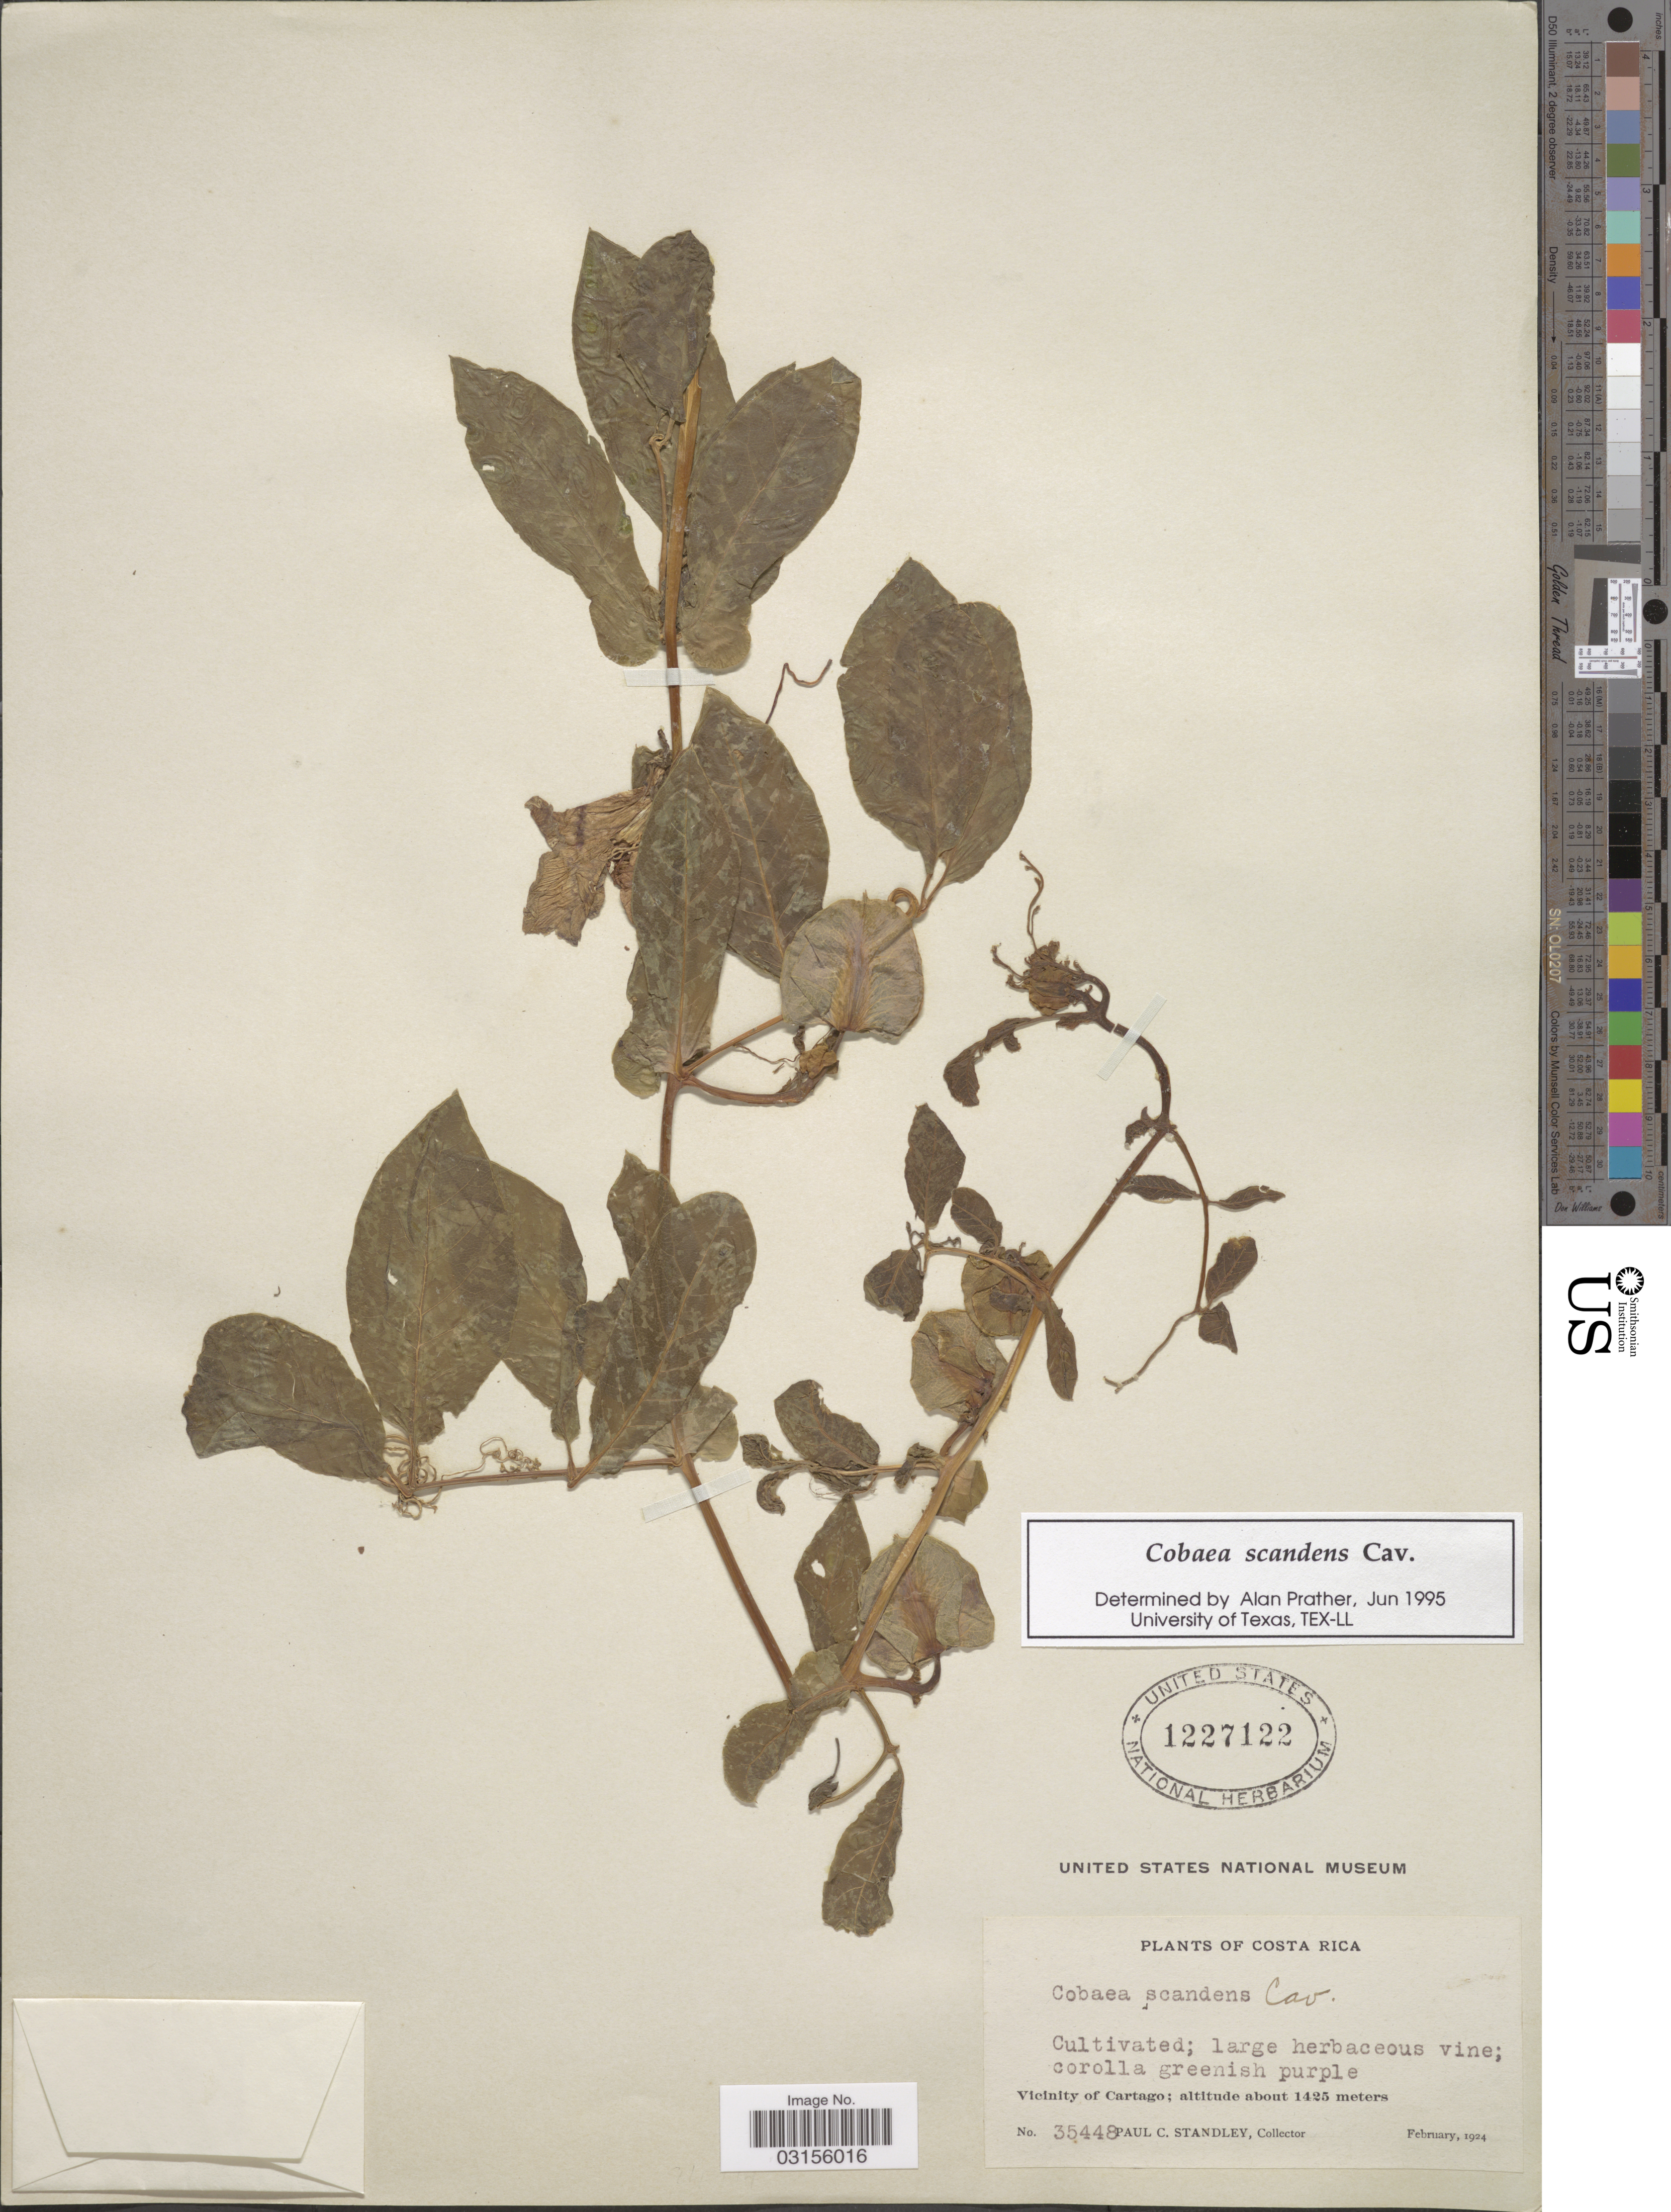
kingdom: Plantae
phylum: Tracheophyta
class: Magnoliopsida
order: Ericales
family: Polemoniaceae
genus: Cobaea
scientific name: Cobaea scandens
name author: Cav.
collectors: P. C. Standley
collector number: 35448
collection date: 1924-02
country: Costa Rica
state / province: Cartago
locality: Vicinity of Cartago.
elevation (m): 1425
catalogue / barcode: US 1227122